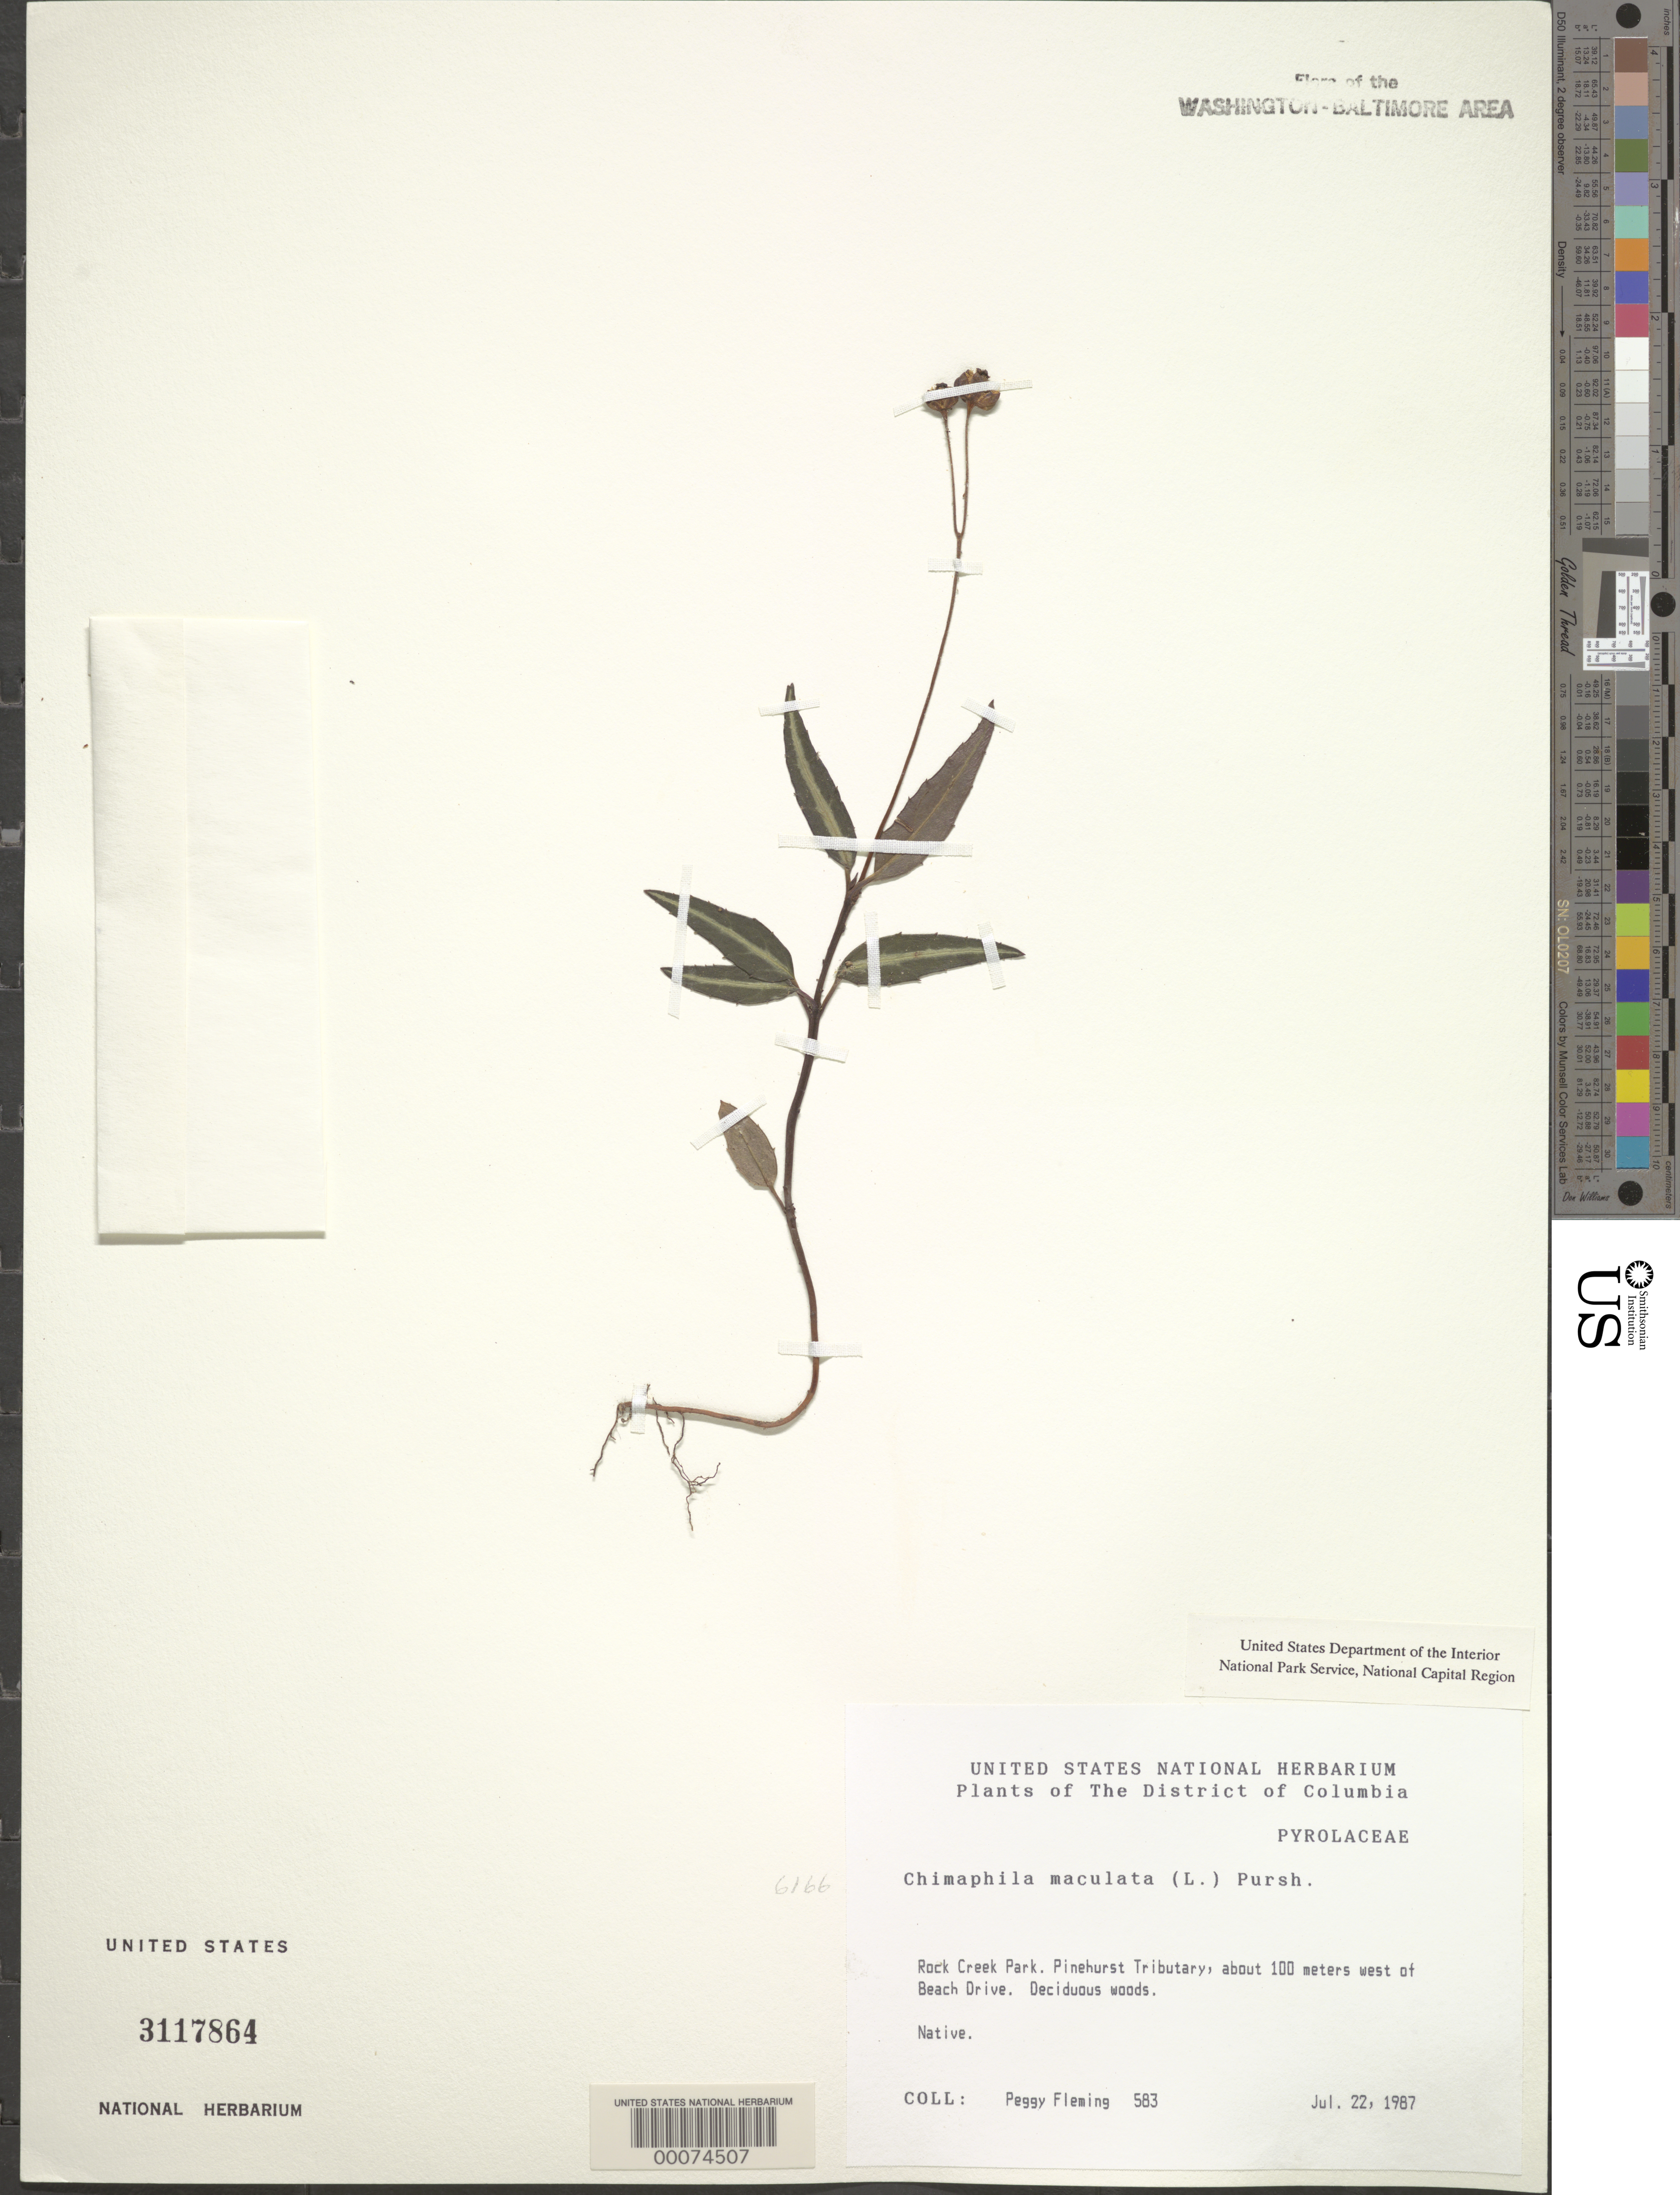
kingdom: Plantae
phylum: Tracheophyta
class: Magnoliopsida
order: Ericales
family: Ericaceae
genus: Chimaphila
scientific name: Chimaphila maculata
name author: (L.) Pursh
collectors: P. Fleming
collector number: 583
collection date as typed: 22 Jul 1987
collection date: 1987-07-22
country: United States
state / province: District of Columbia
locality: Rock Creek Park. Pinehurst Tributary, about 100 Meters west of Beach Drive. Rock Creek Park and Vicinity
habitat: Deciduous woods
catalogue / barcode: US 3117864